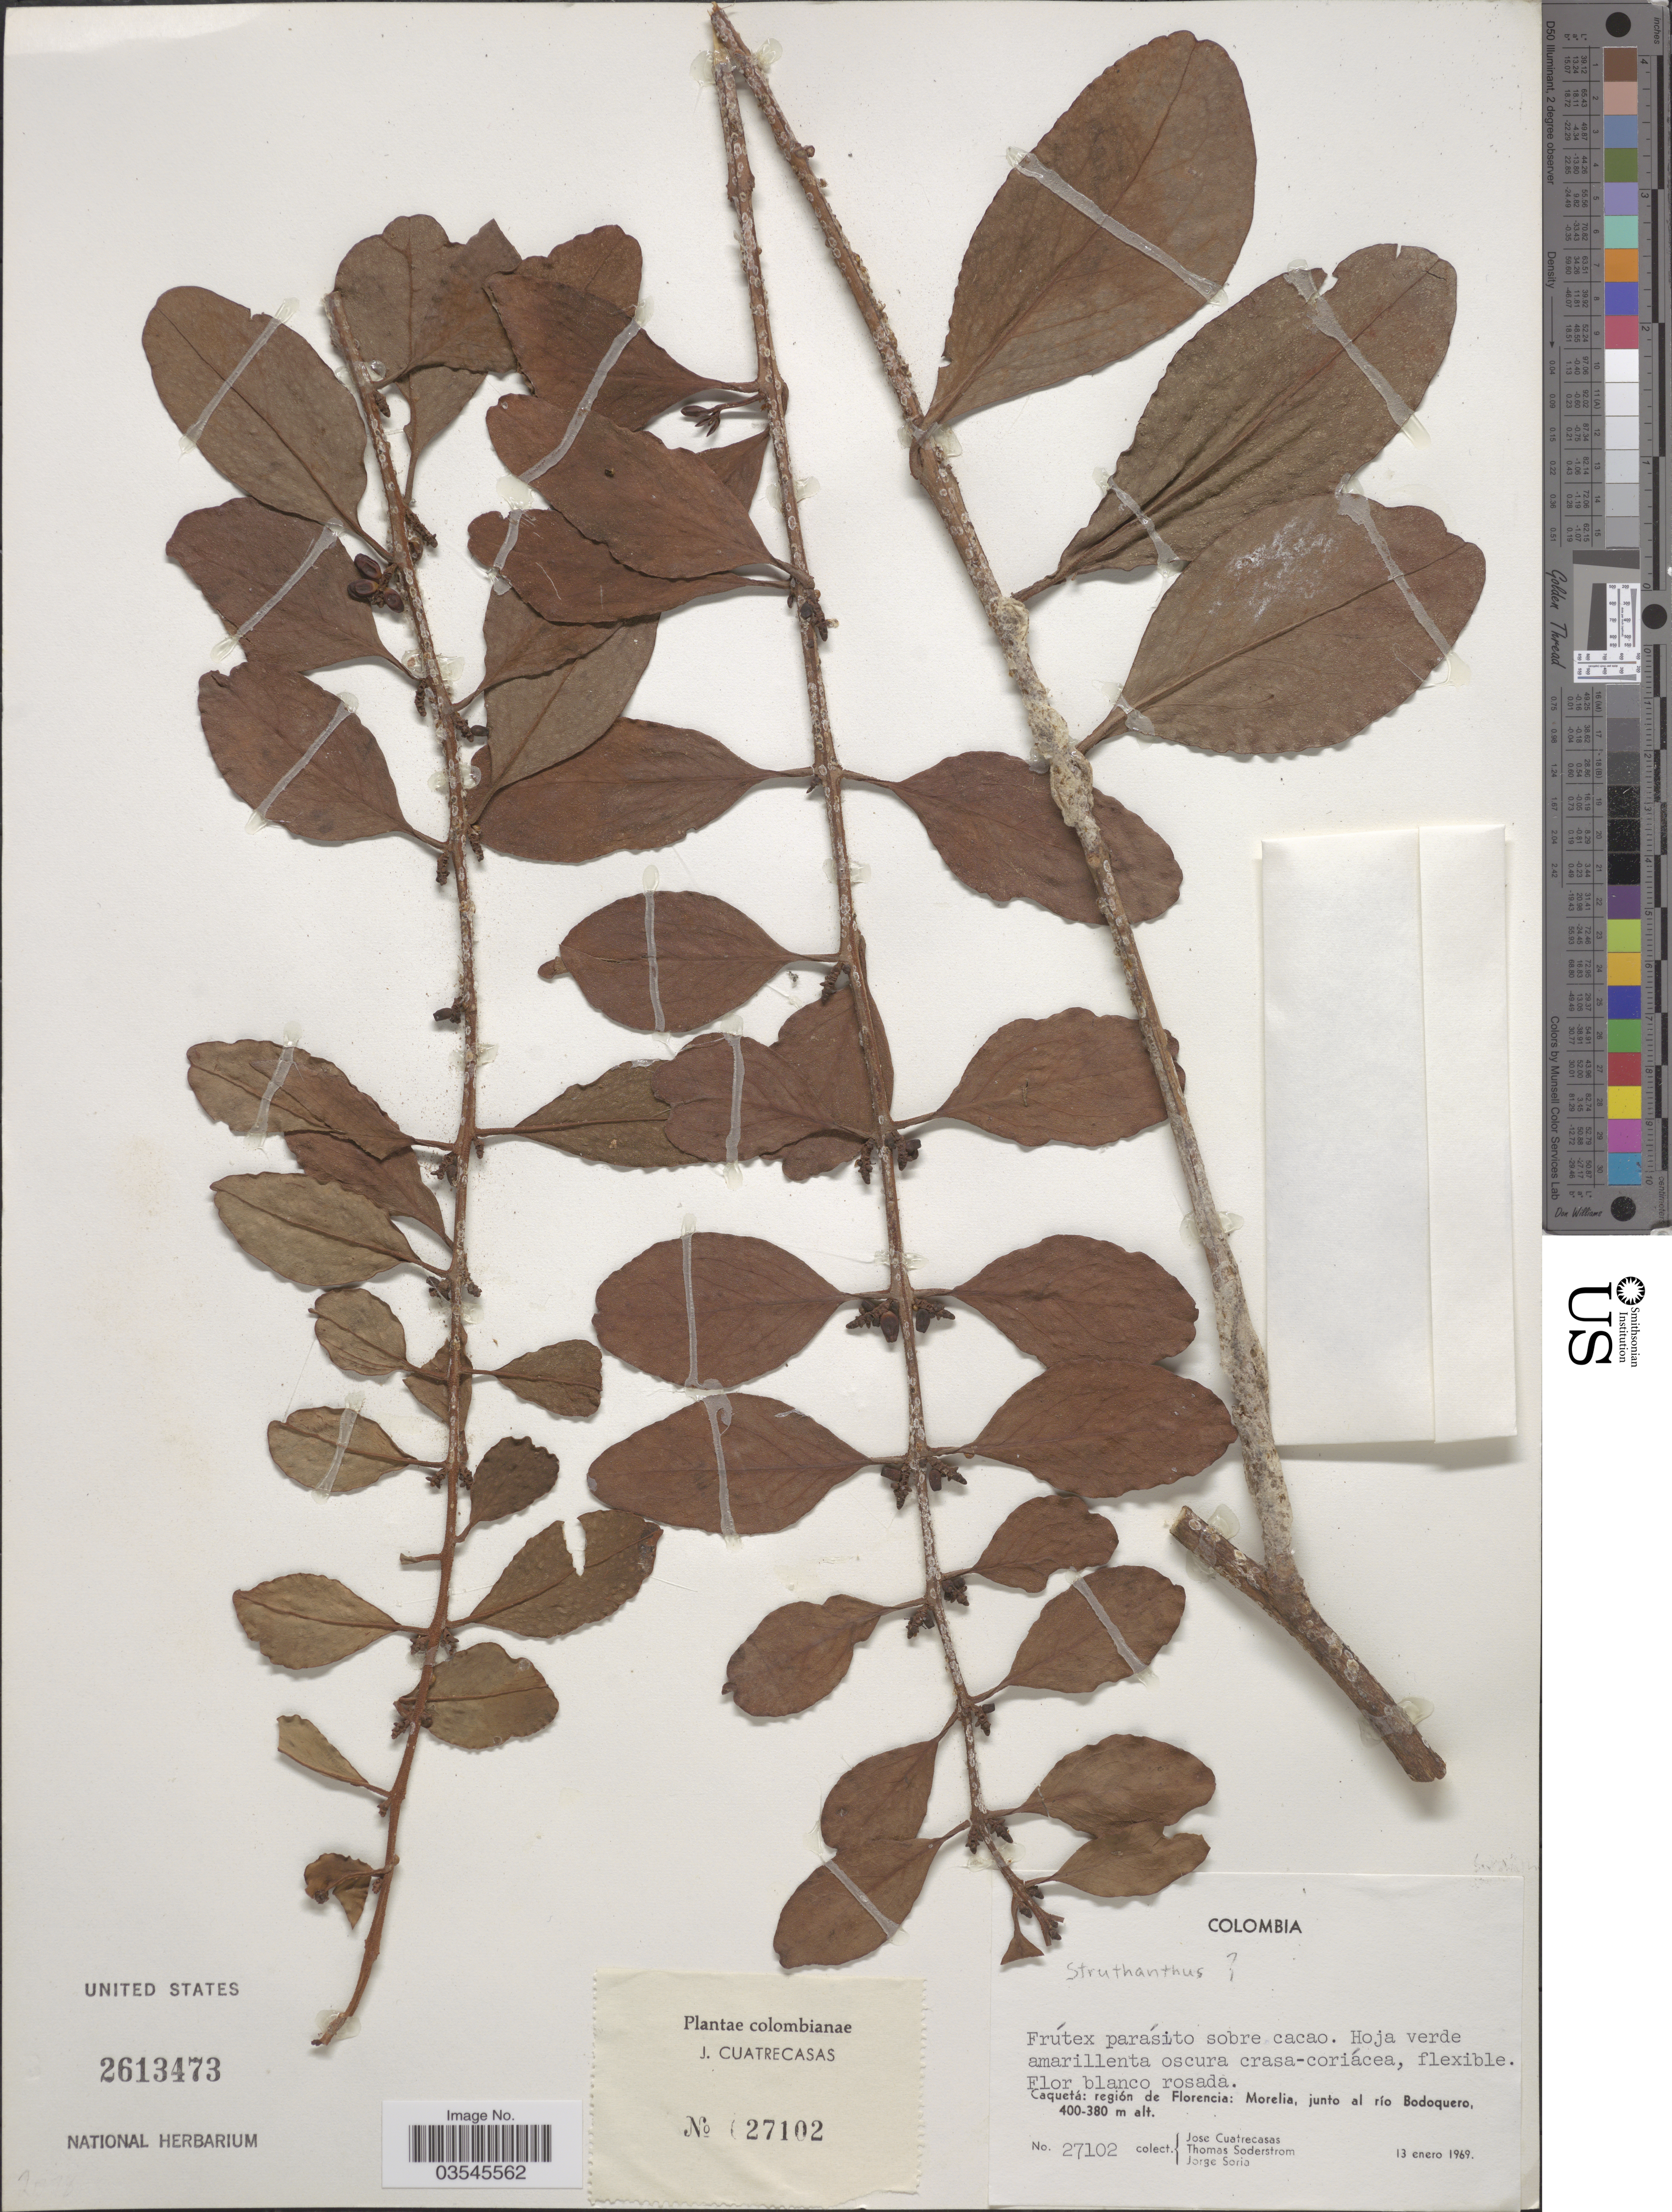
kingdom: Plantae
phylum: Tracheophyta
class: Magnoliopsida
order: Santalales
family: Loranthaceae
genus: Struthanthus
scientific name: Struthanthus sp.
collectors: J. Cuatrecasas, T. R. Soderstrom & J. Soria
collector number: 27102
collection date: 1969-01-13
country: Colombia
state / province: Caquetá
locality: Región de Florencia: Morelia, junto al río Bodoquero.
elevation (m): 380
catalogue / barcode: US 2613473